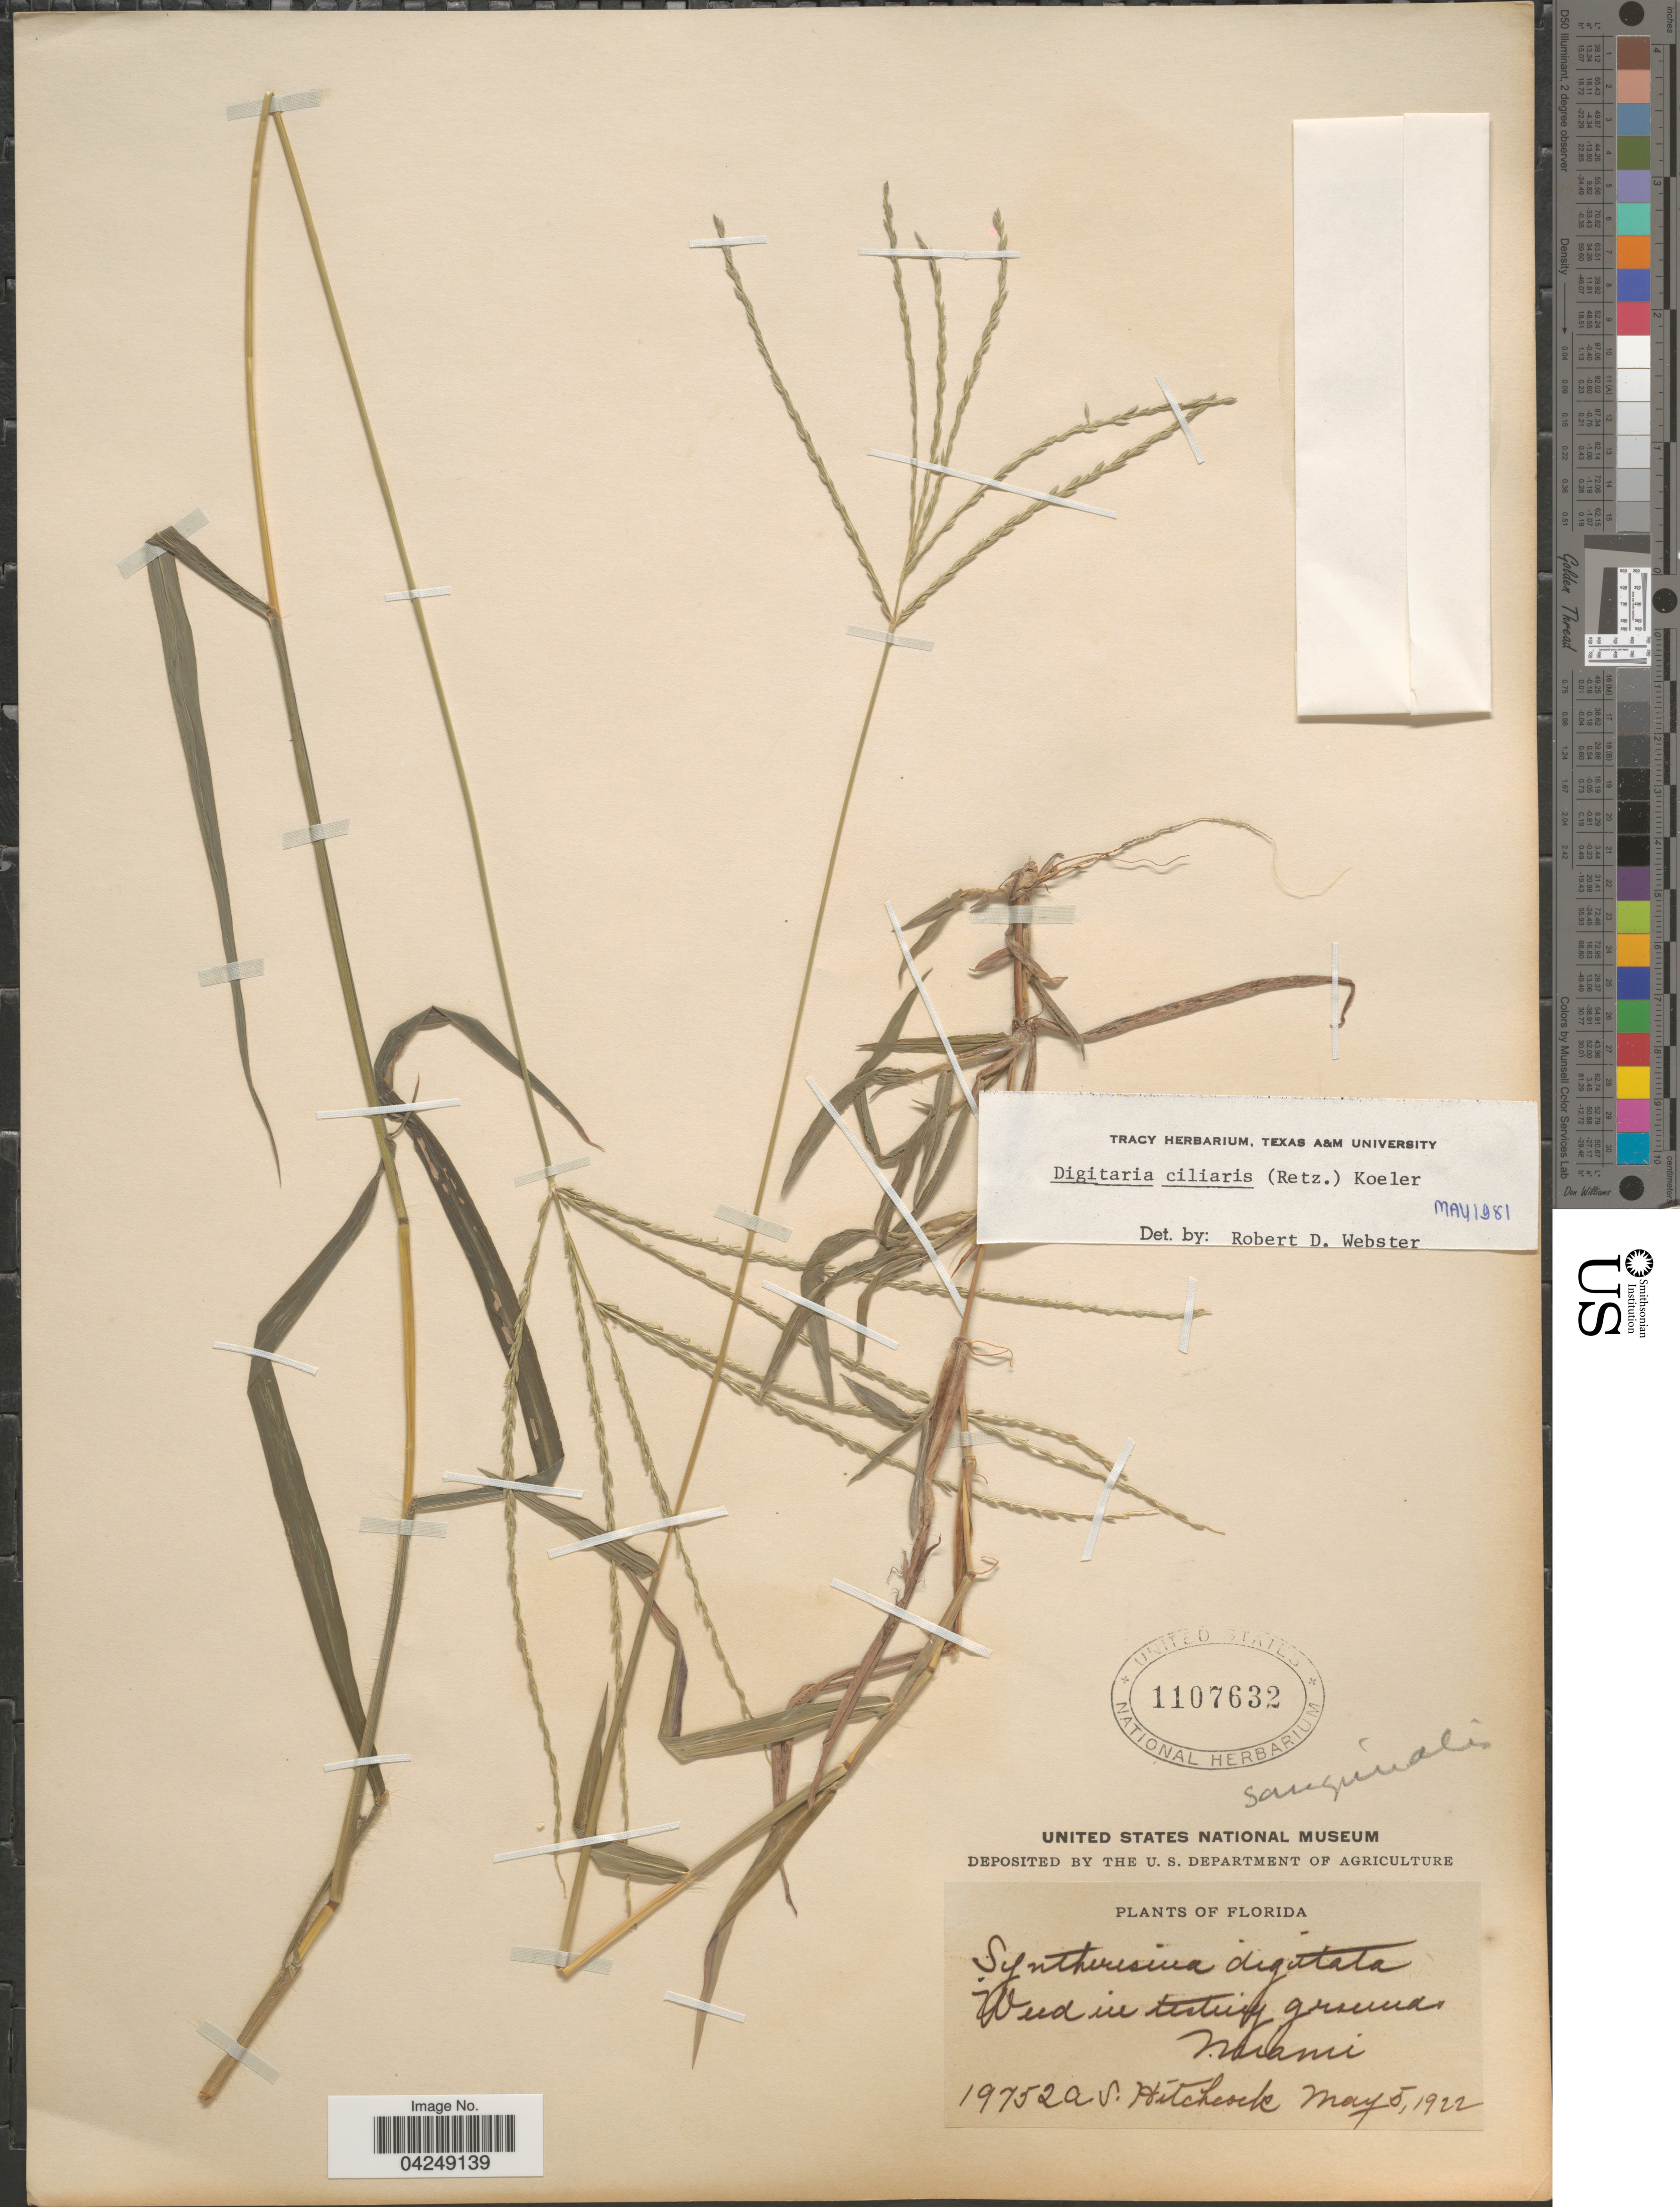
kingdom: Plantae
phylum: Tracheophyta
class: Liliopsida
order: Poales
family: Poaceae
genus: Digitaria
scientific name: Digitaria ciliaris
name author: (Retz.) Koeler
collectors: A. S. Hitchcock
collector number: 19752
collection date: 1922-05-05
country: United States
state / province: Florida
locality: Miami.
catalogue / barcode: US 1107632